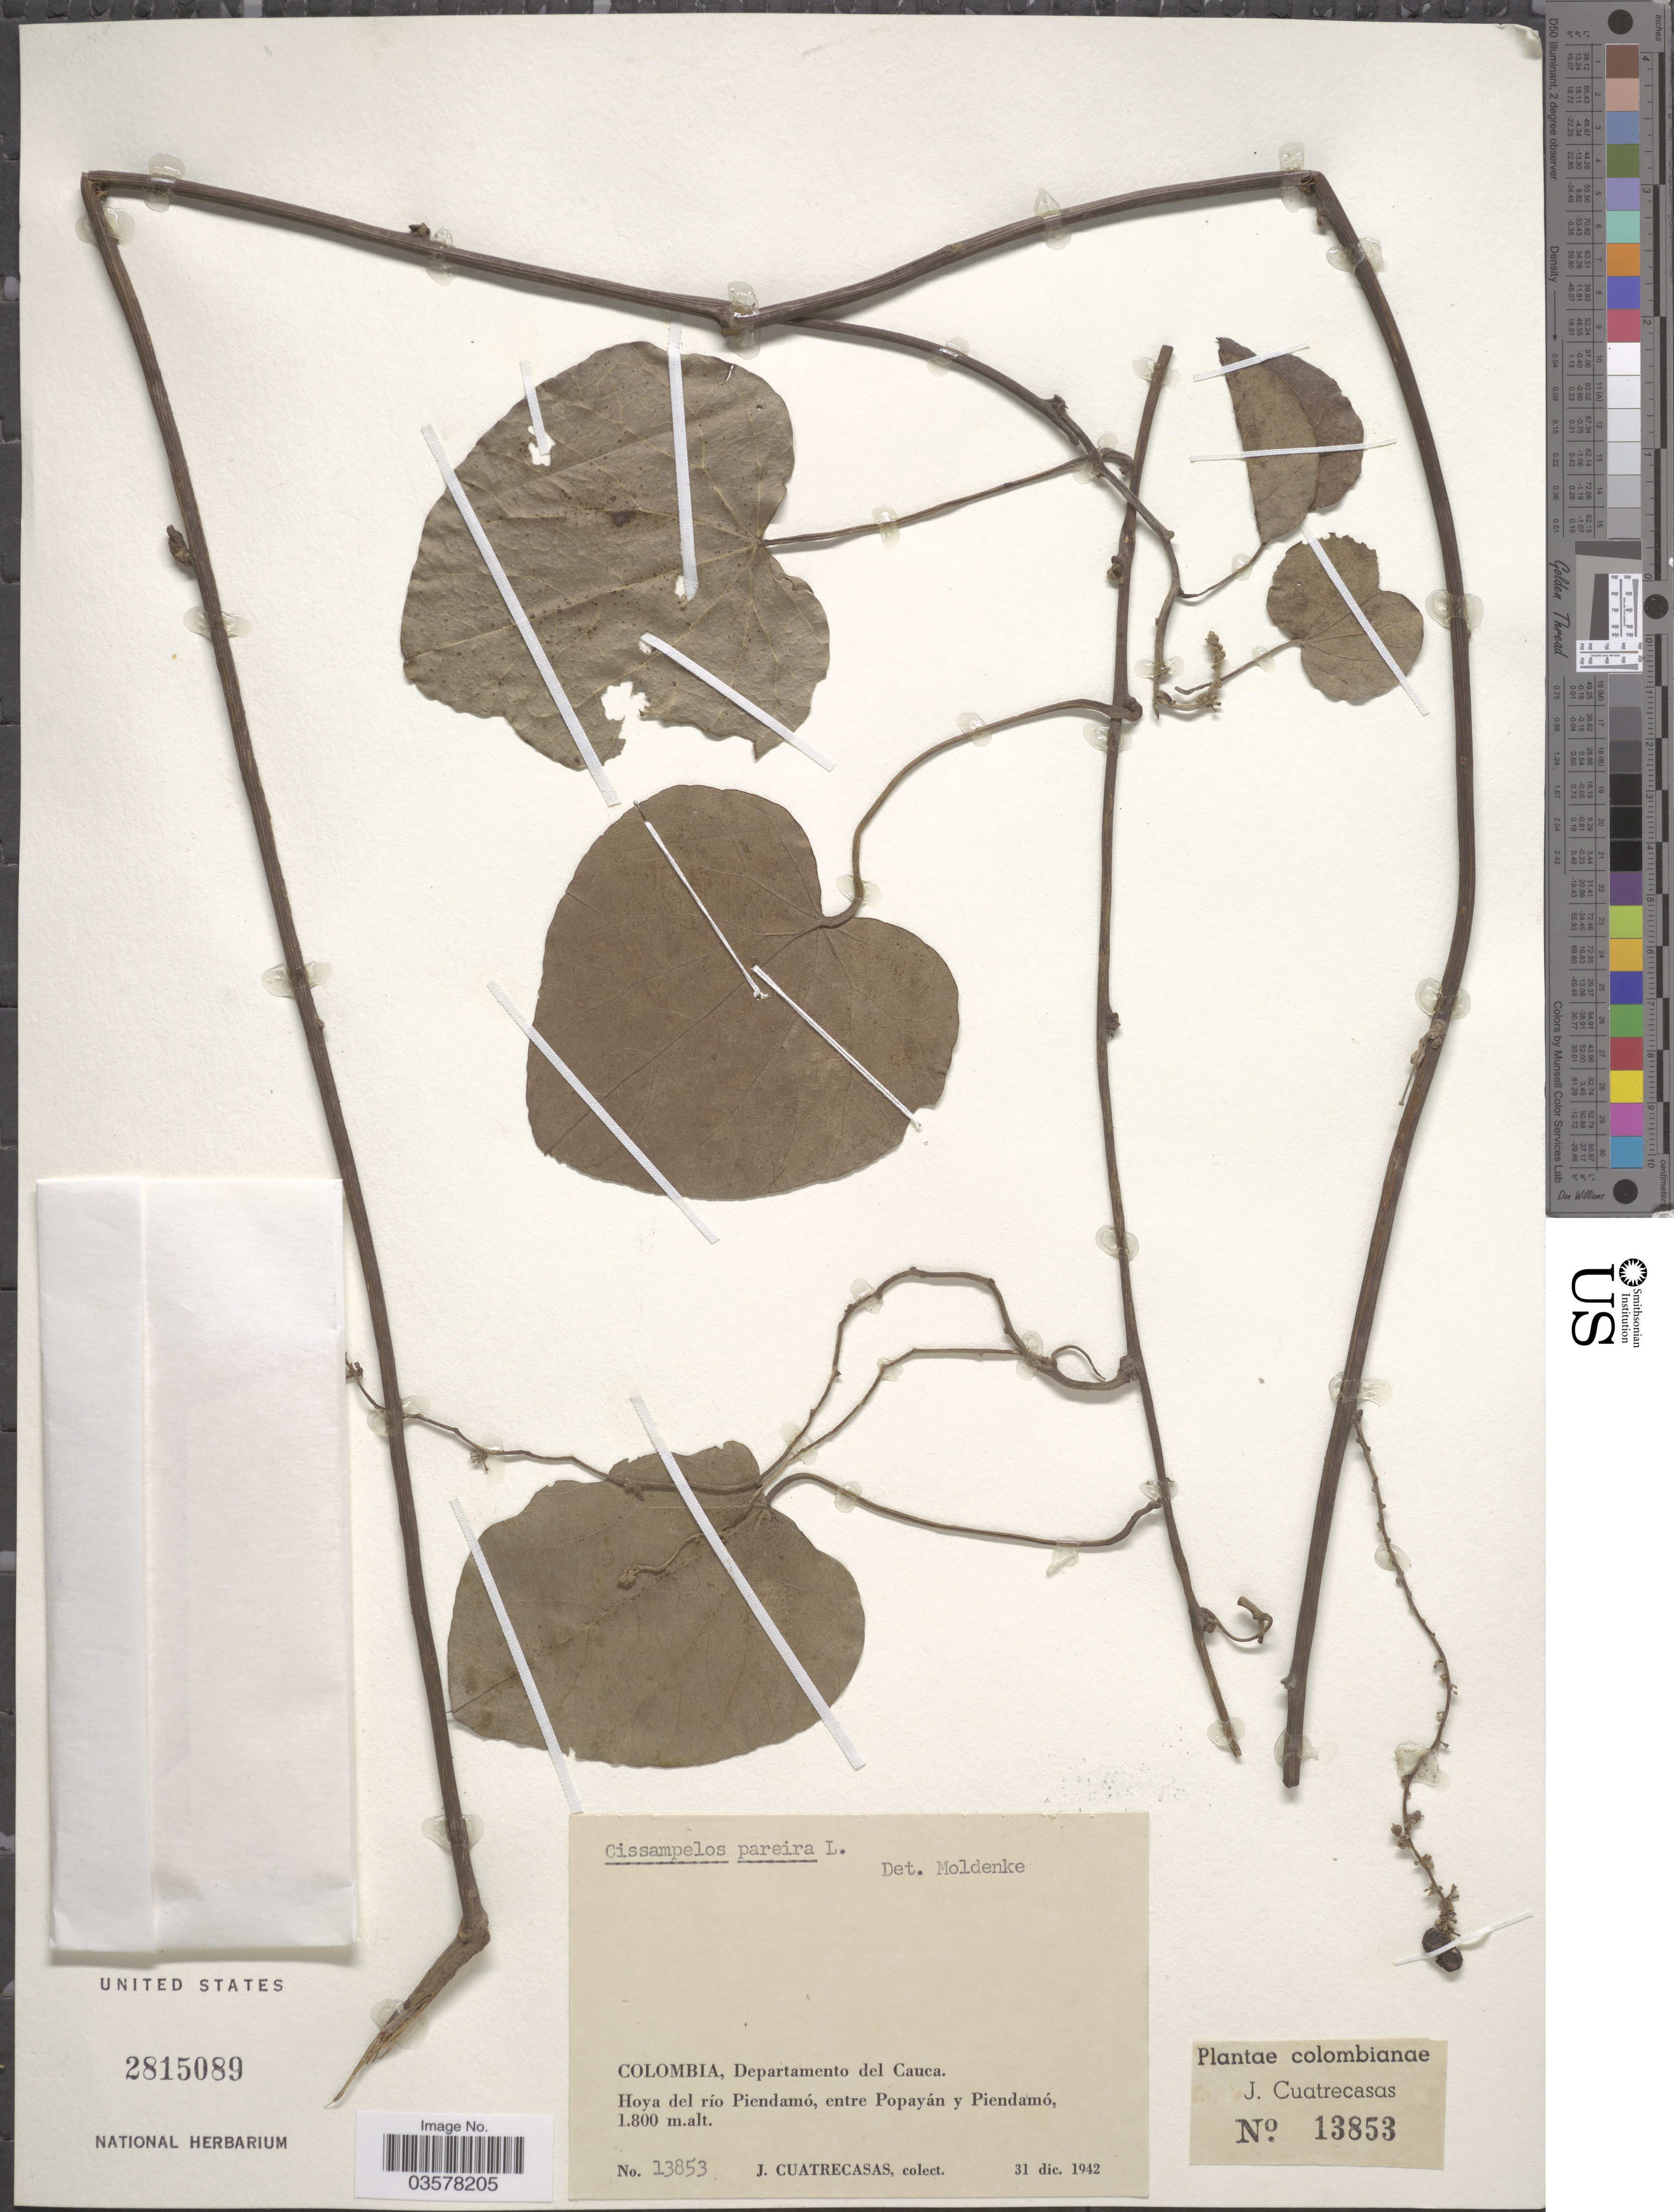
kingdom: Plantae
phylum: Tracheophyta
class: Magnoliopsida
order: Ranunculales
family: Menispermaceae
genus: Cissampelos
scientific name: Cissampelos pareira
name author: L.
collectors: J. Cuatrecasas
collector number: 13853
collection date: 1942-12-31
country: Colombia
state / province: Cauca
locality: Departamento del Cauca. Hoya del río Piendamó, entre Popayán y Piendamó.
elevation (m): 1800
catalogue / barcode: US 2815089